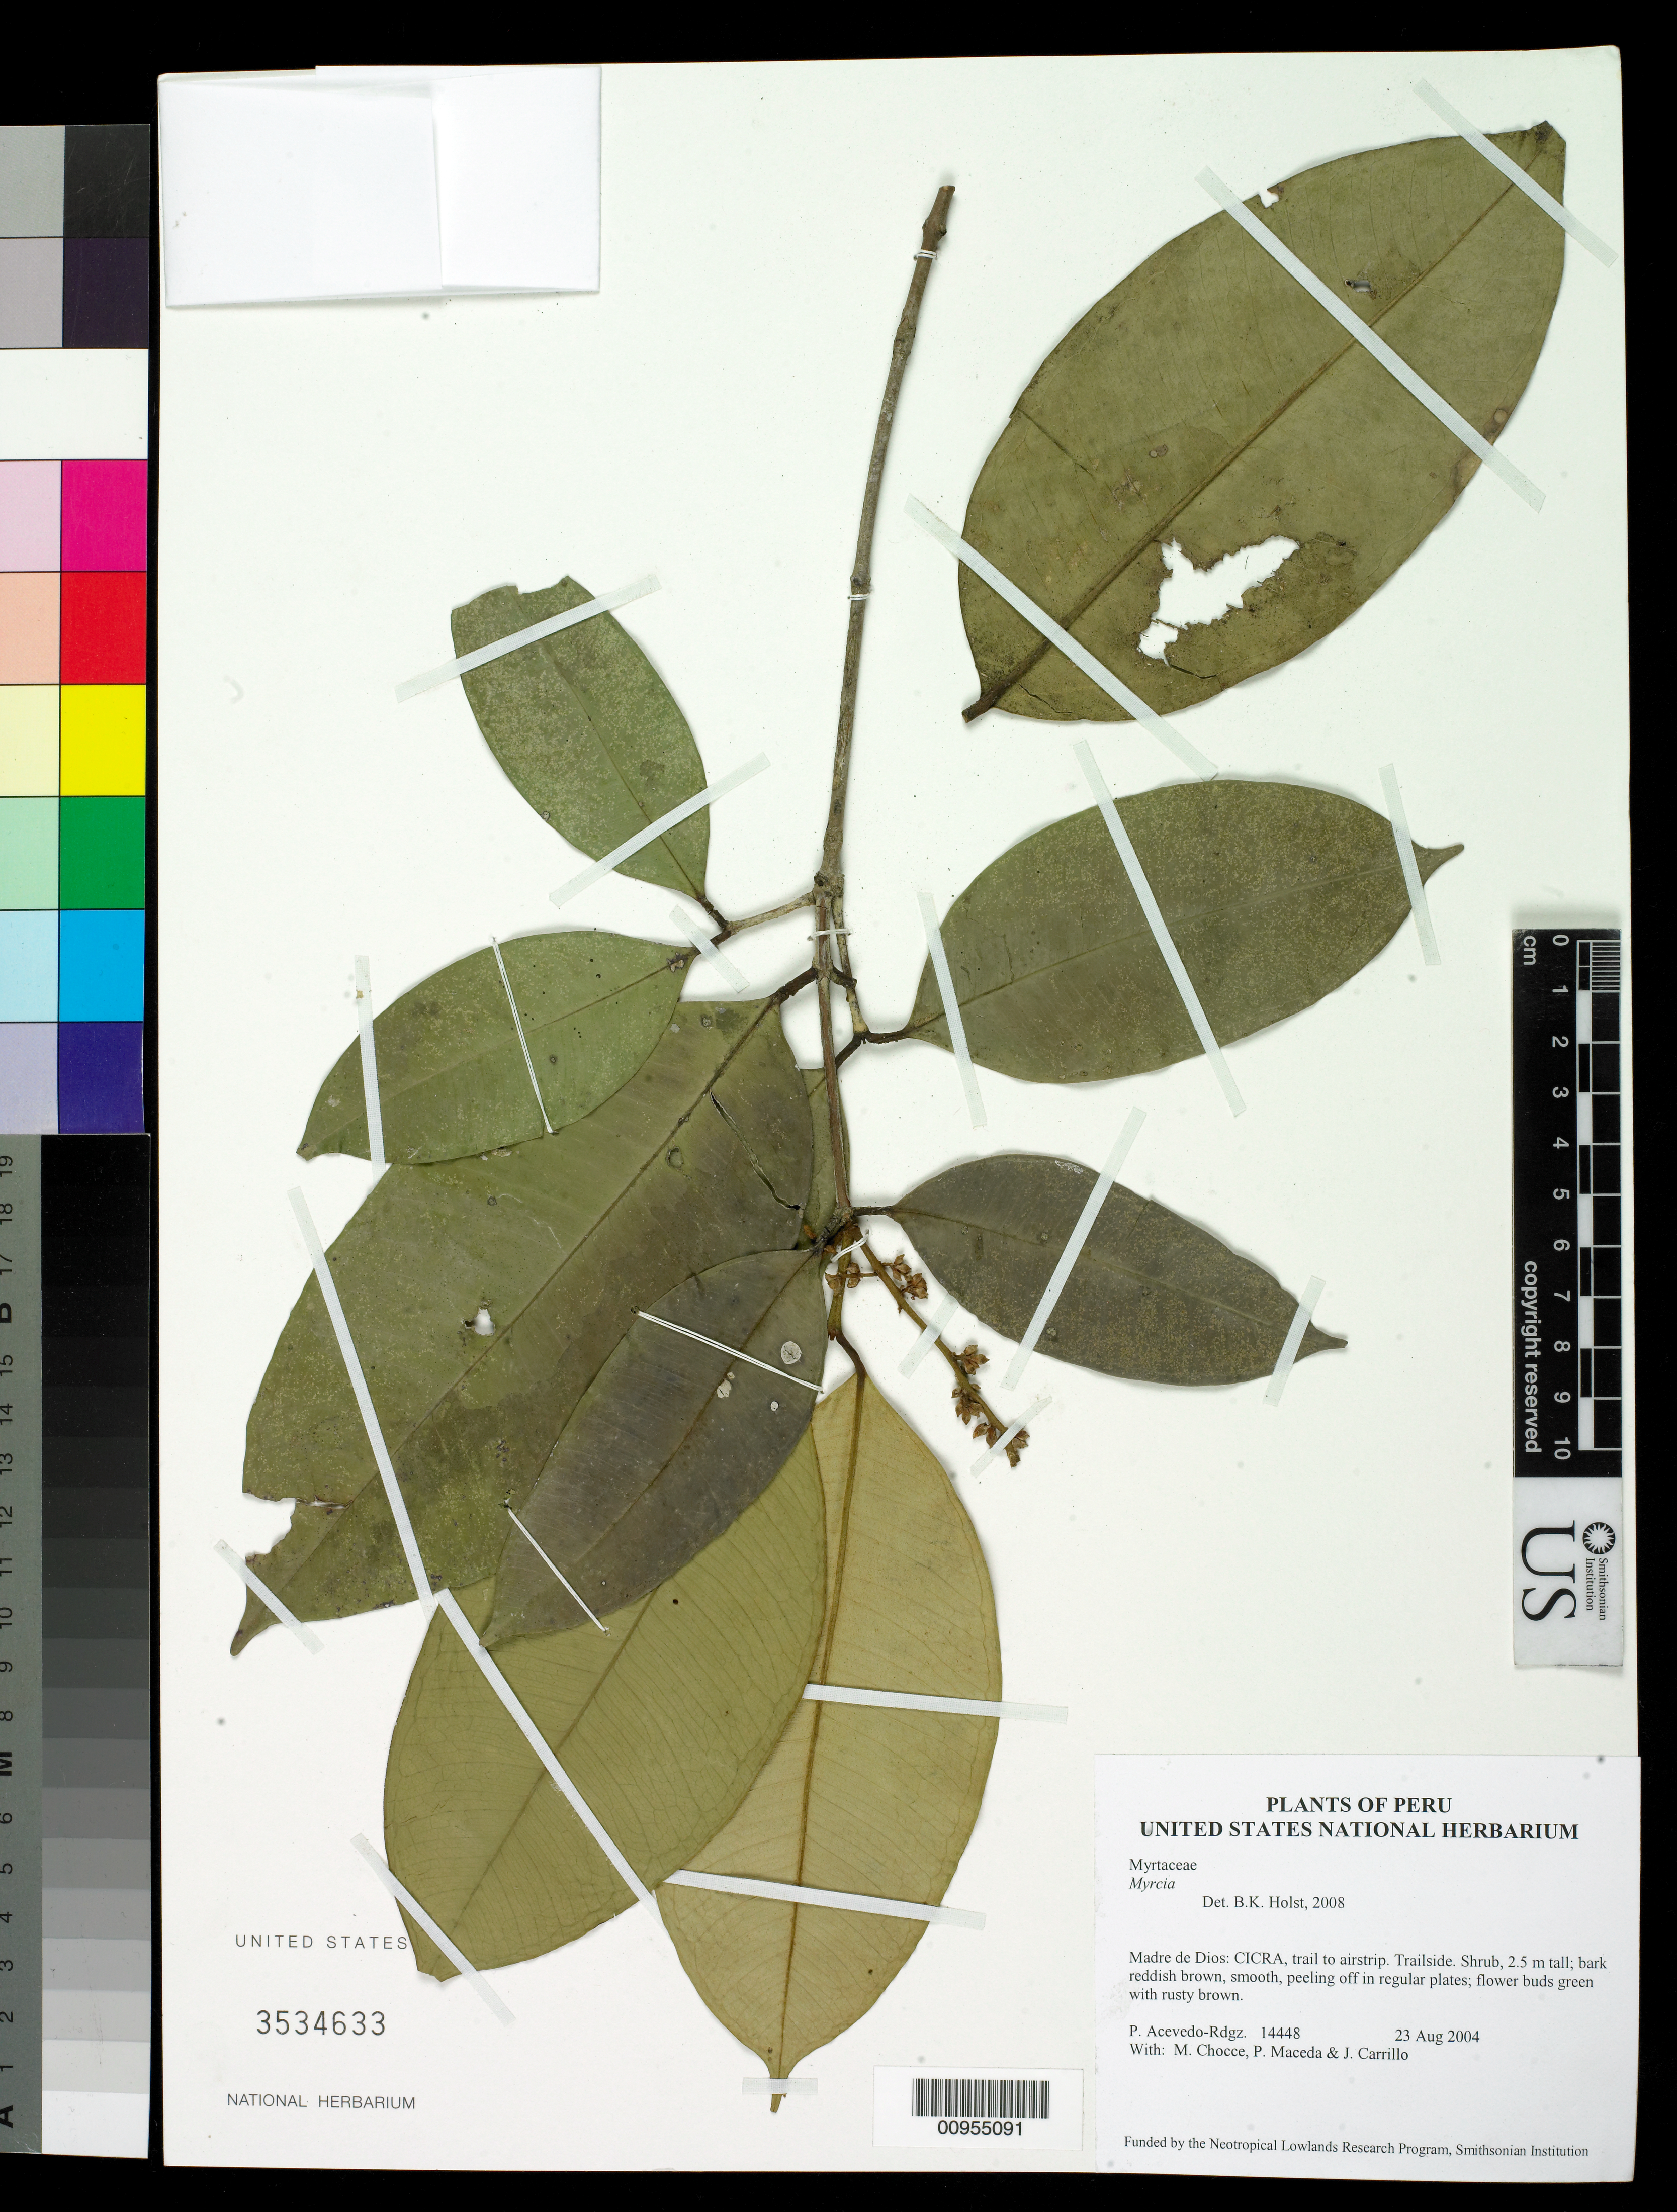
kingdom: Plantae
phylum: Tracheophyta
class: Magnoliopsida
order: Myrtales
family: Myrtaceae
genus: Myrcia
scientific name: Myrcia sp.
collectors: P. Acevedo-Rodr., M. Chocce, P. Maceda & J. Carrillo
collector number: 14448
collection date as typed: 23 Aug 2004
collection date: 2004-08-23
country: Peru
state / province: Madre de Dios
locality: Madre de Dios: CICRA, trail to airstrip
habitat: Trailside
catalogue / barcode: US 3534633